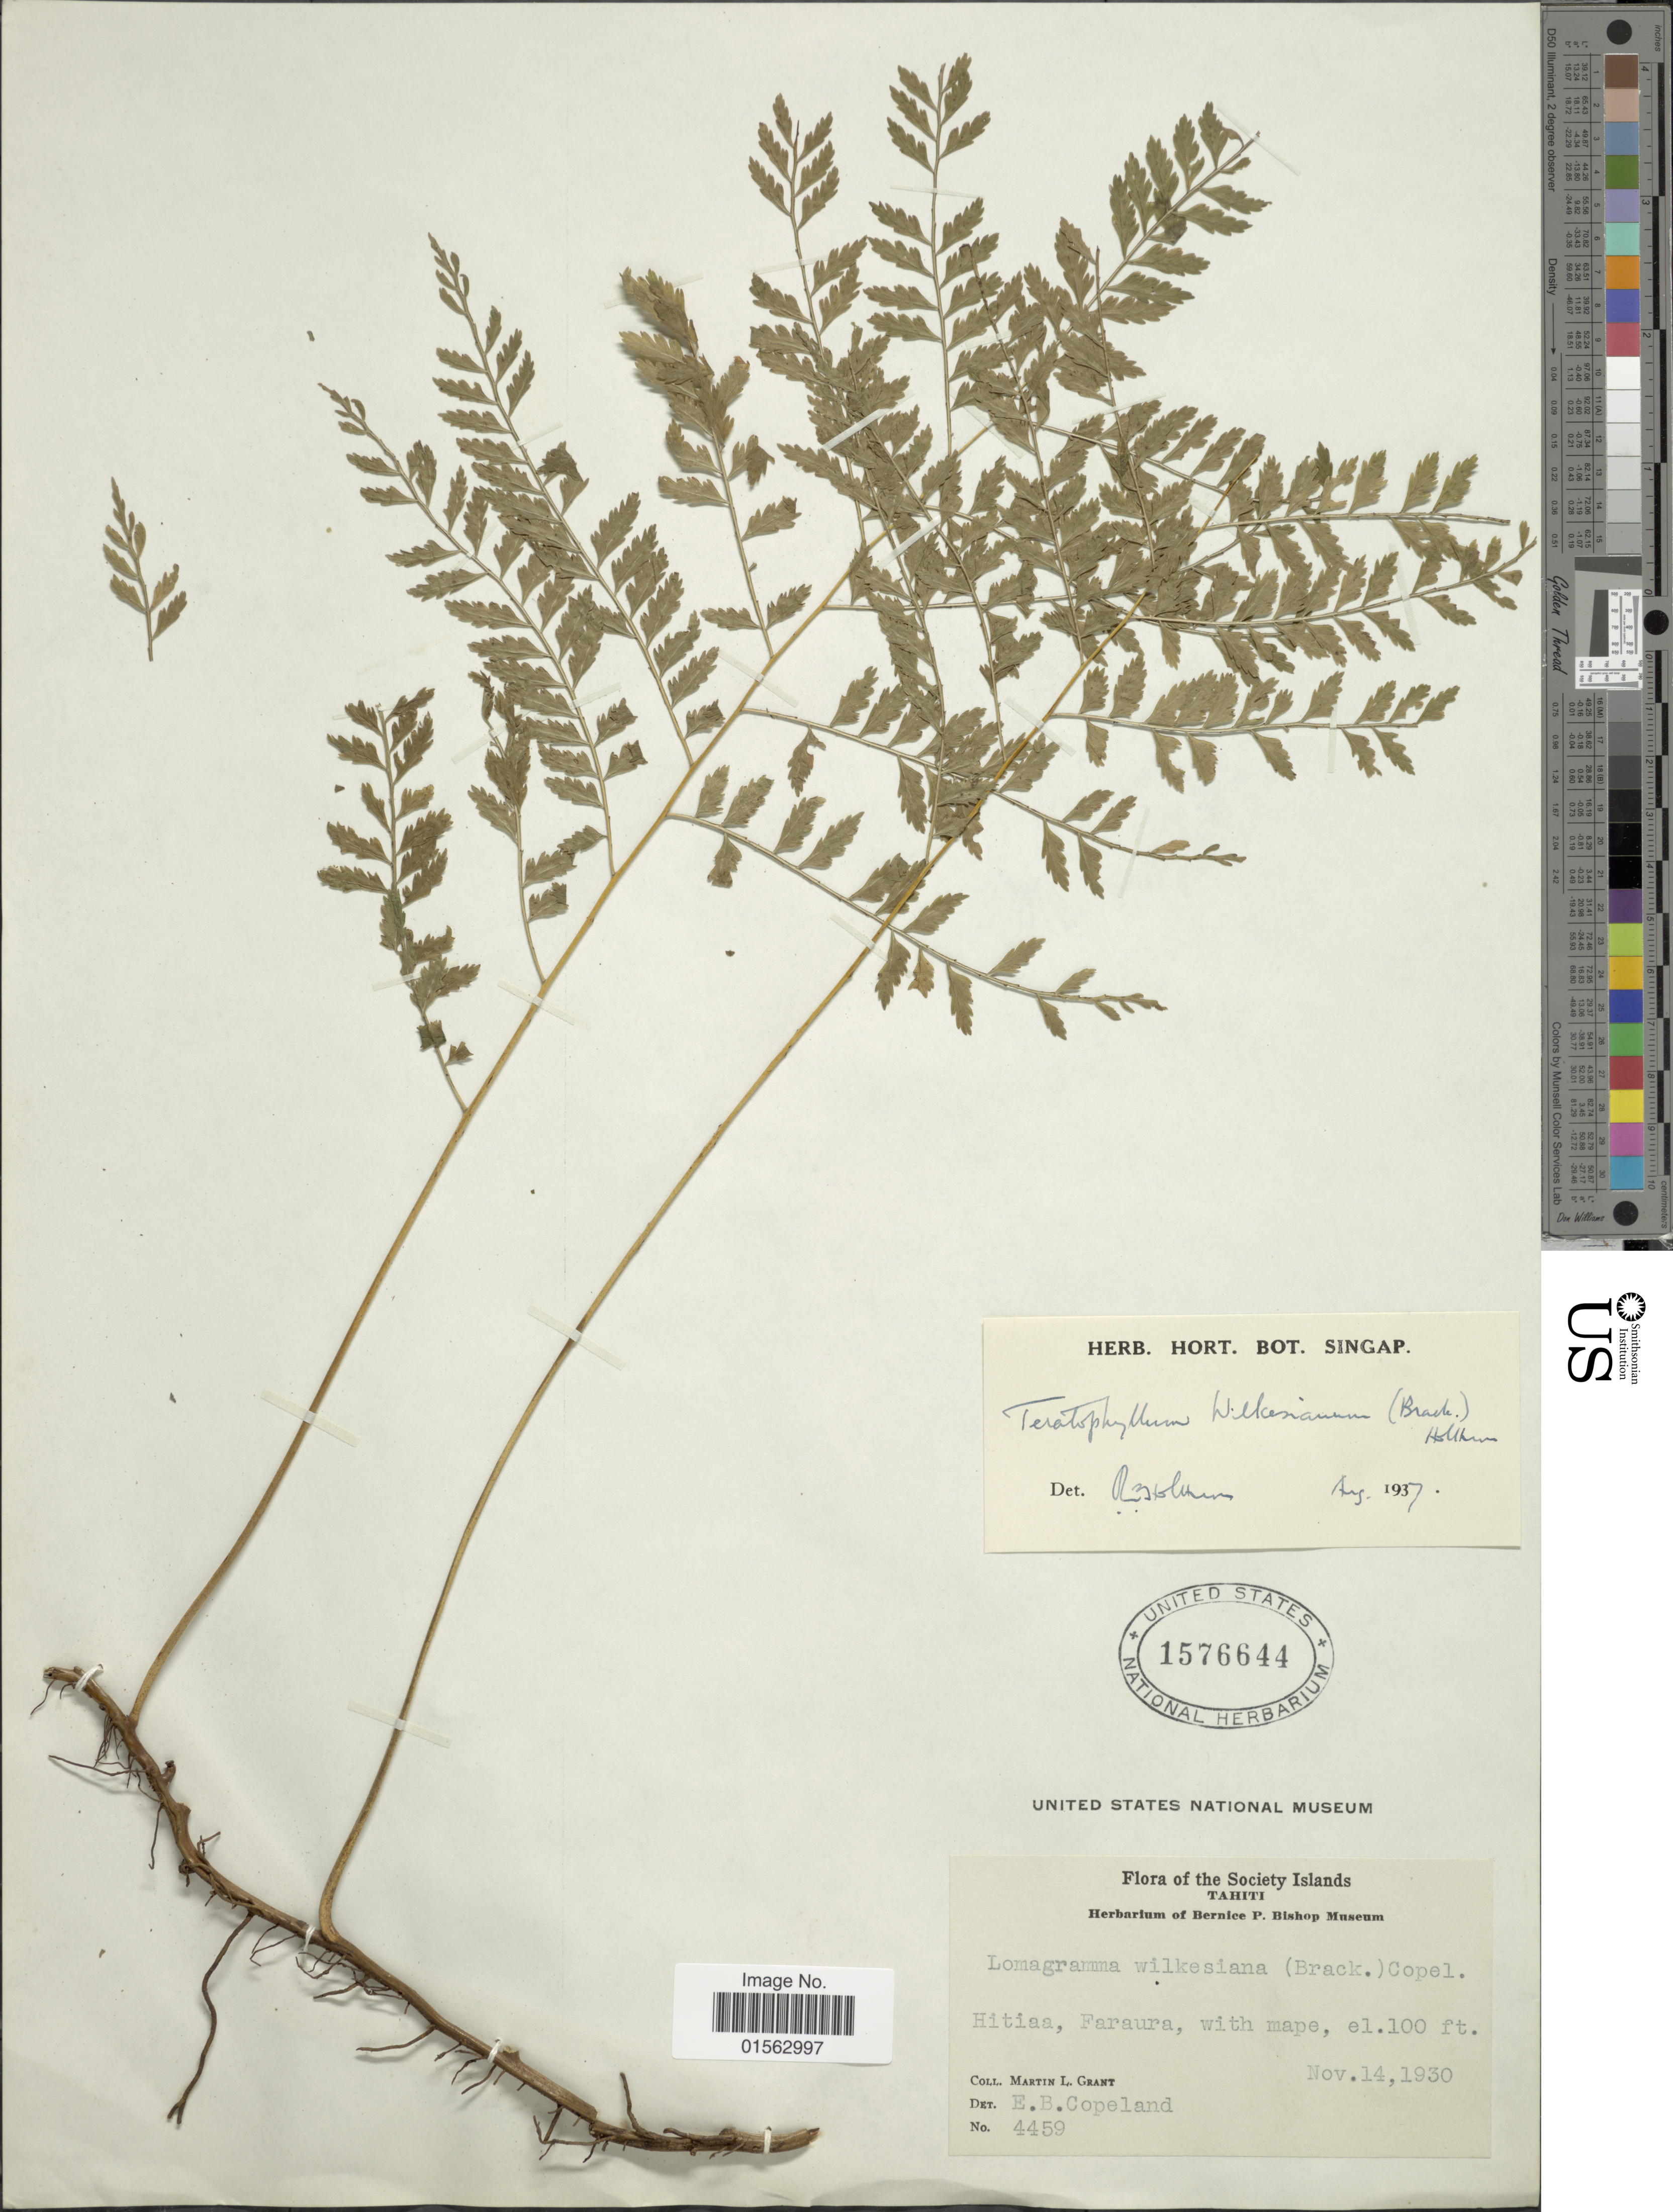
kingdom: Plantae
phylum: Tracheophyta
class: Polypodiopsida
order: Polypodiales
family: Dryopteridaceae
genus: Teratophyllum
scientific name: Teratophyllum wilkesianum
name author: (Brack.) Holttum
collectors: M. L. Grant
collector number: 4459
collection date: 1930-11-14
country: French Polynesia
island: Tahiti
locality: Society Islands, Tahiti, Hitiaa, Faraura, with mape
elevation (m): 30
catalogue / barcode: US 1576644